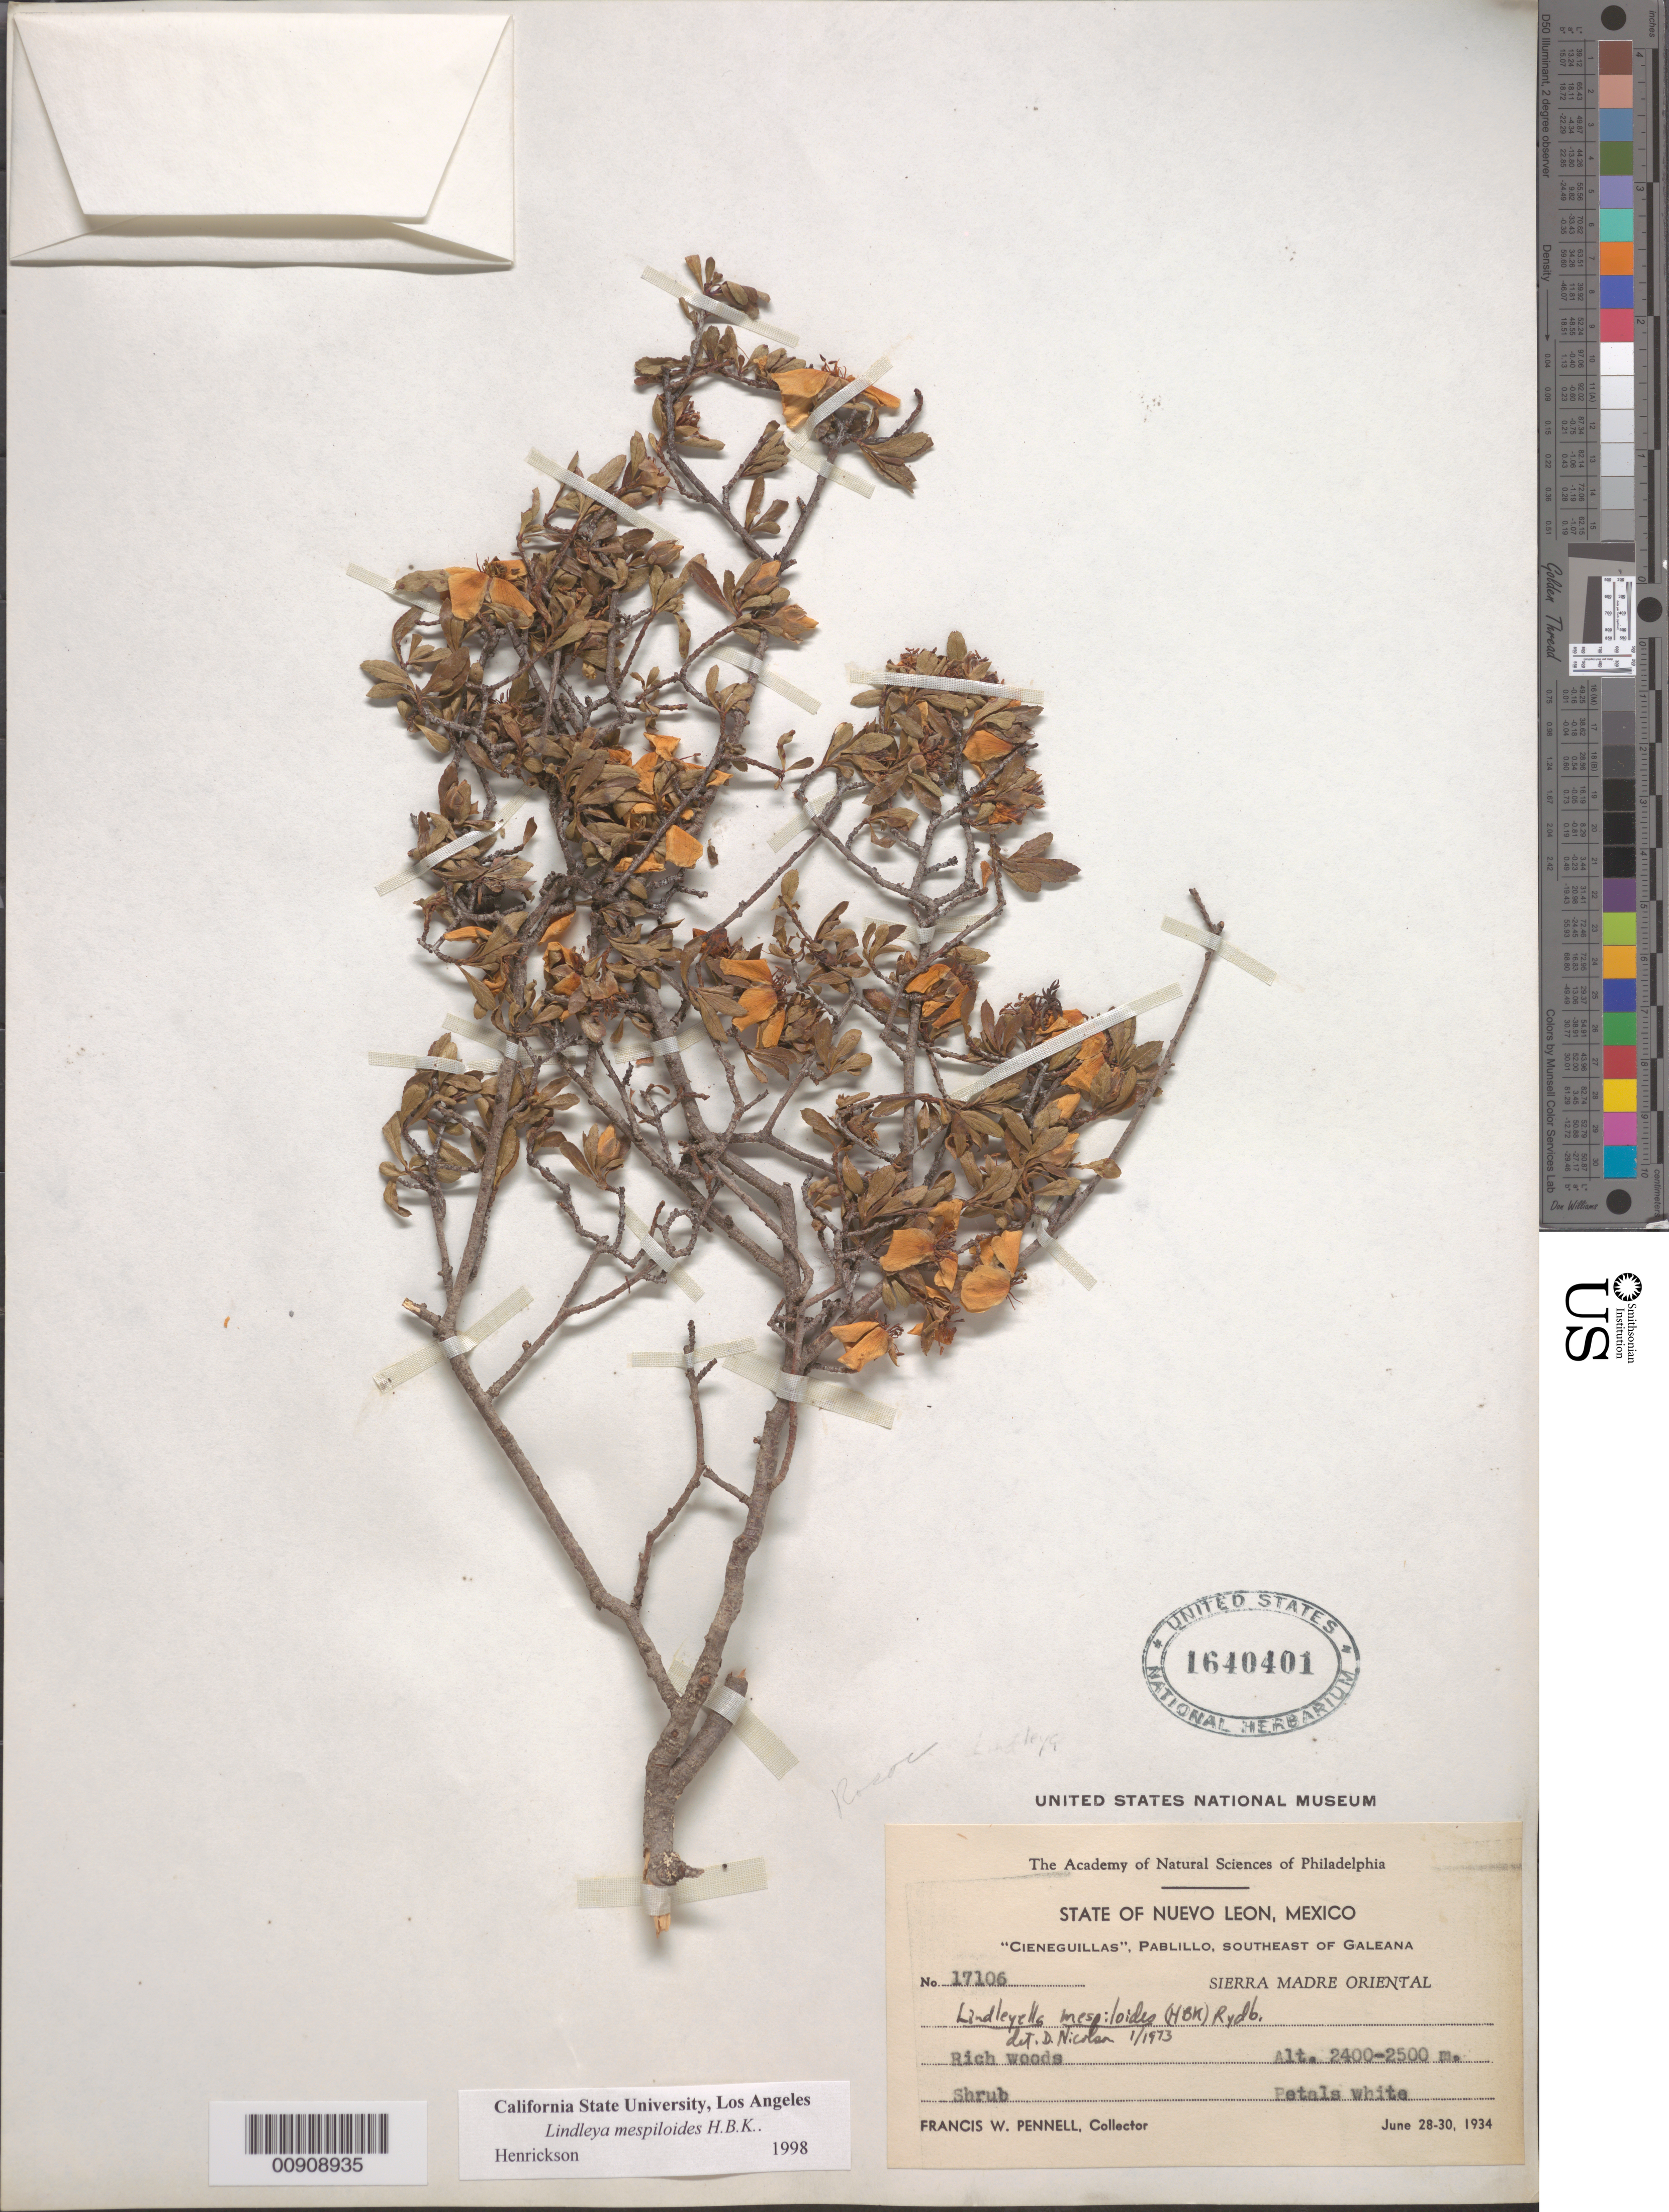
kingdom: Plantae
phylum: Tracheophyta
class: Magnoliopsida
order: Rosales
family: Rosaceae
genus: Lindleya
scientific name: Lindleya mespiloides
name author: Kunth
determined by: Henrickson, James, (CSLA), California State University at Los Angeles (UNITED STATES)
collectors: F. W. Pennell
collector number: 17106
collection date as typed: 28 Jun 1934 to 30 Jun 1934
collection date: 1934-06-28/1934-06-30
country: Mexico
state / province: Nuevo León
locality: State of Nuevo León. "Cieneguillas", Pablillo, southeast of Galeana. Sierra Madre Oriental.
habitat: Rich woods.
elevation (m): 2500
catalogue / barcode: US 1640401